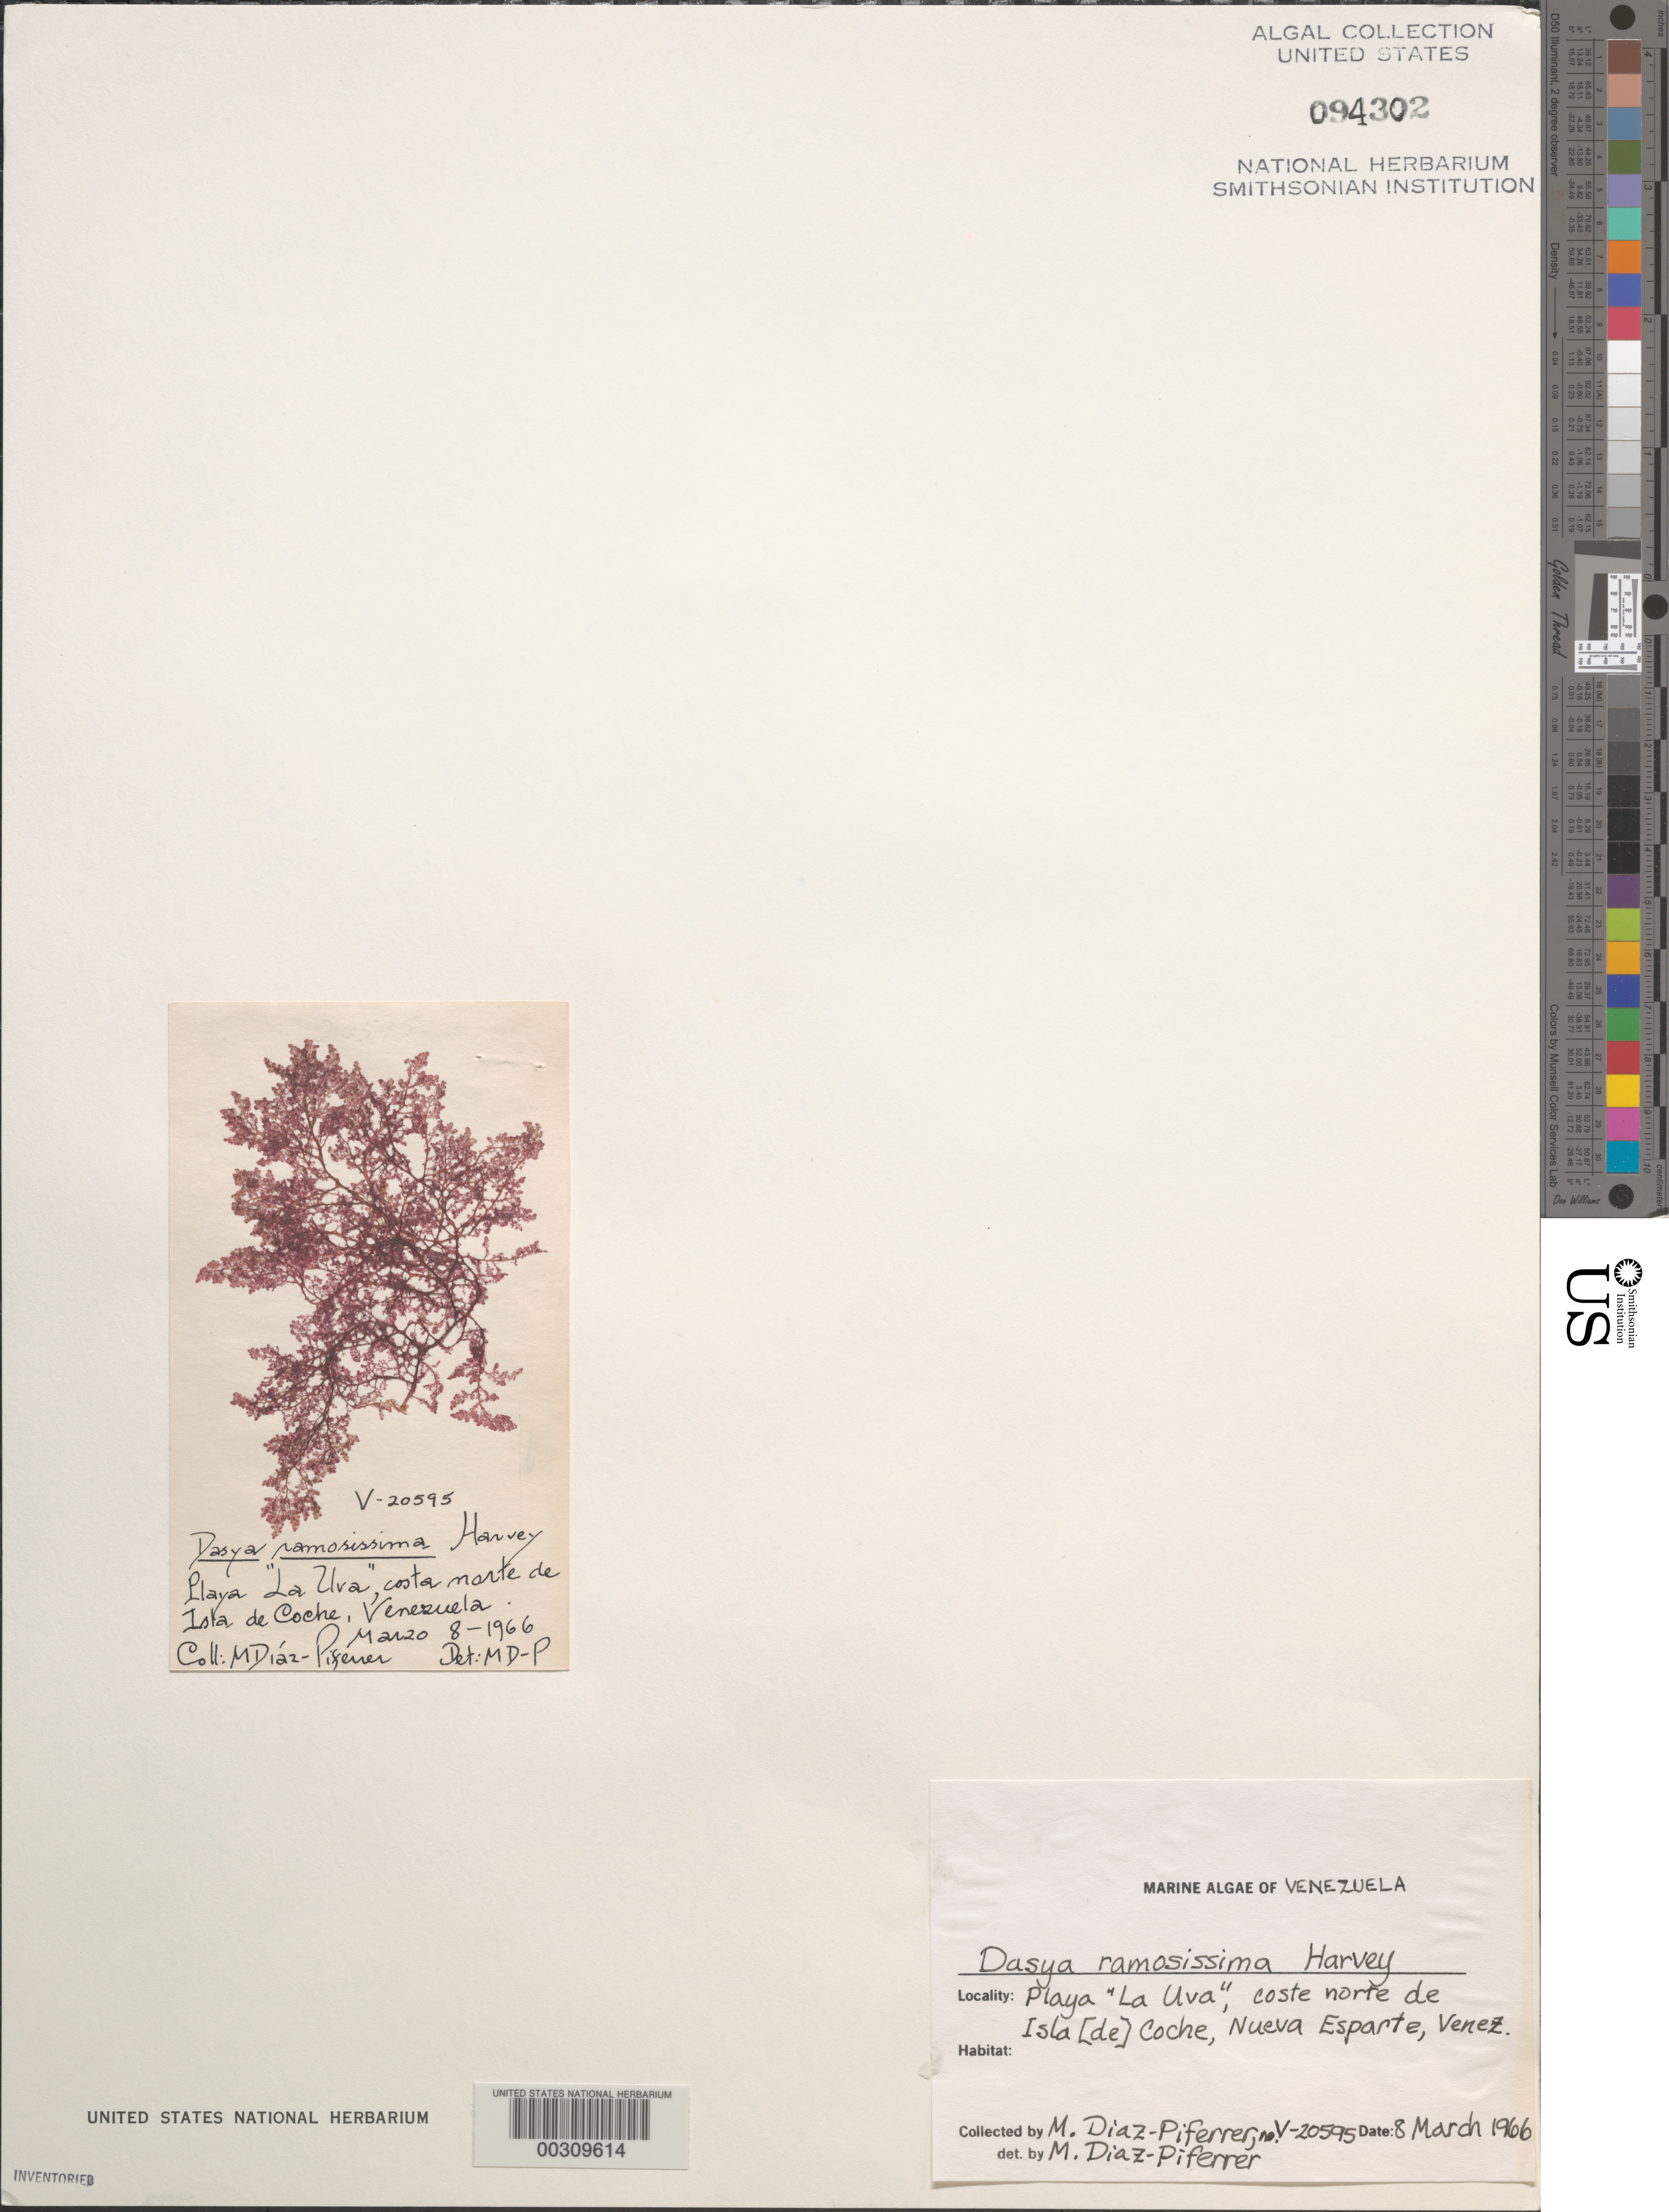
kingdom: Plantae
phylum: Rhodophyta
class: Florideophyceae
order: Ceramiales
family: Dasyaceae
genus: Dasya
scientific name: Dasya ramosissima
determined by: Diaz-Piferrer, M.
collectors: M. Diaz-Piferrer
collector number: V-20595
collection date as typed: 08 Mar 1966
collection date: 1966-03-08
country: Venezuela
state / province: Nueva Esparta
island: Coche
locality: Playa La Uva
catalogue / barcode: US 94302